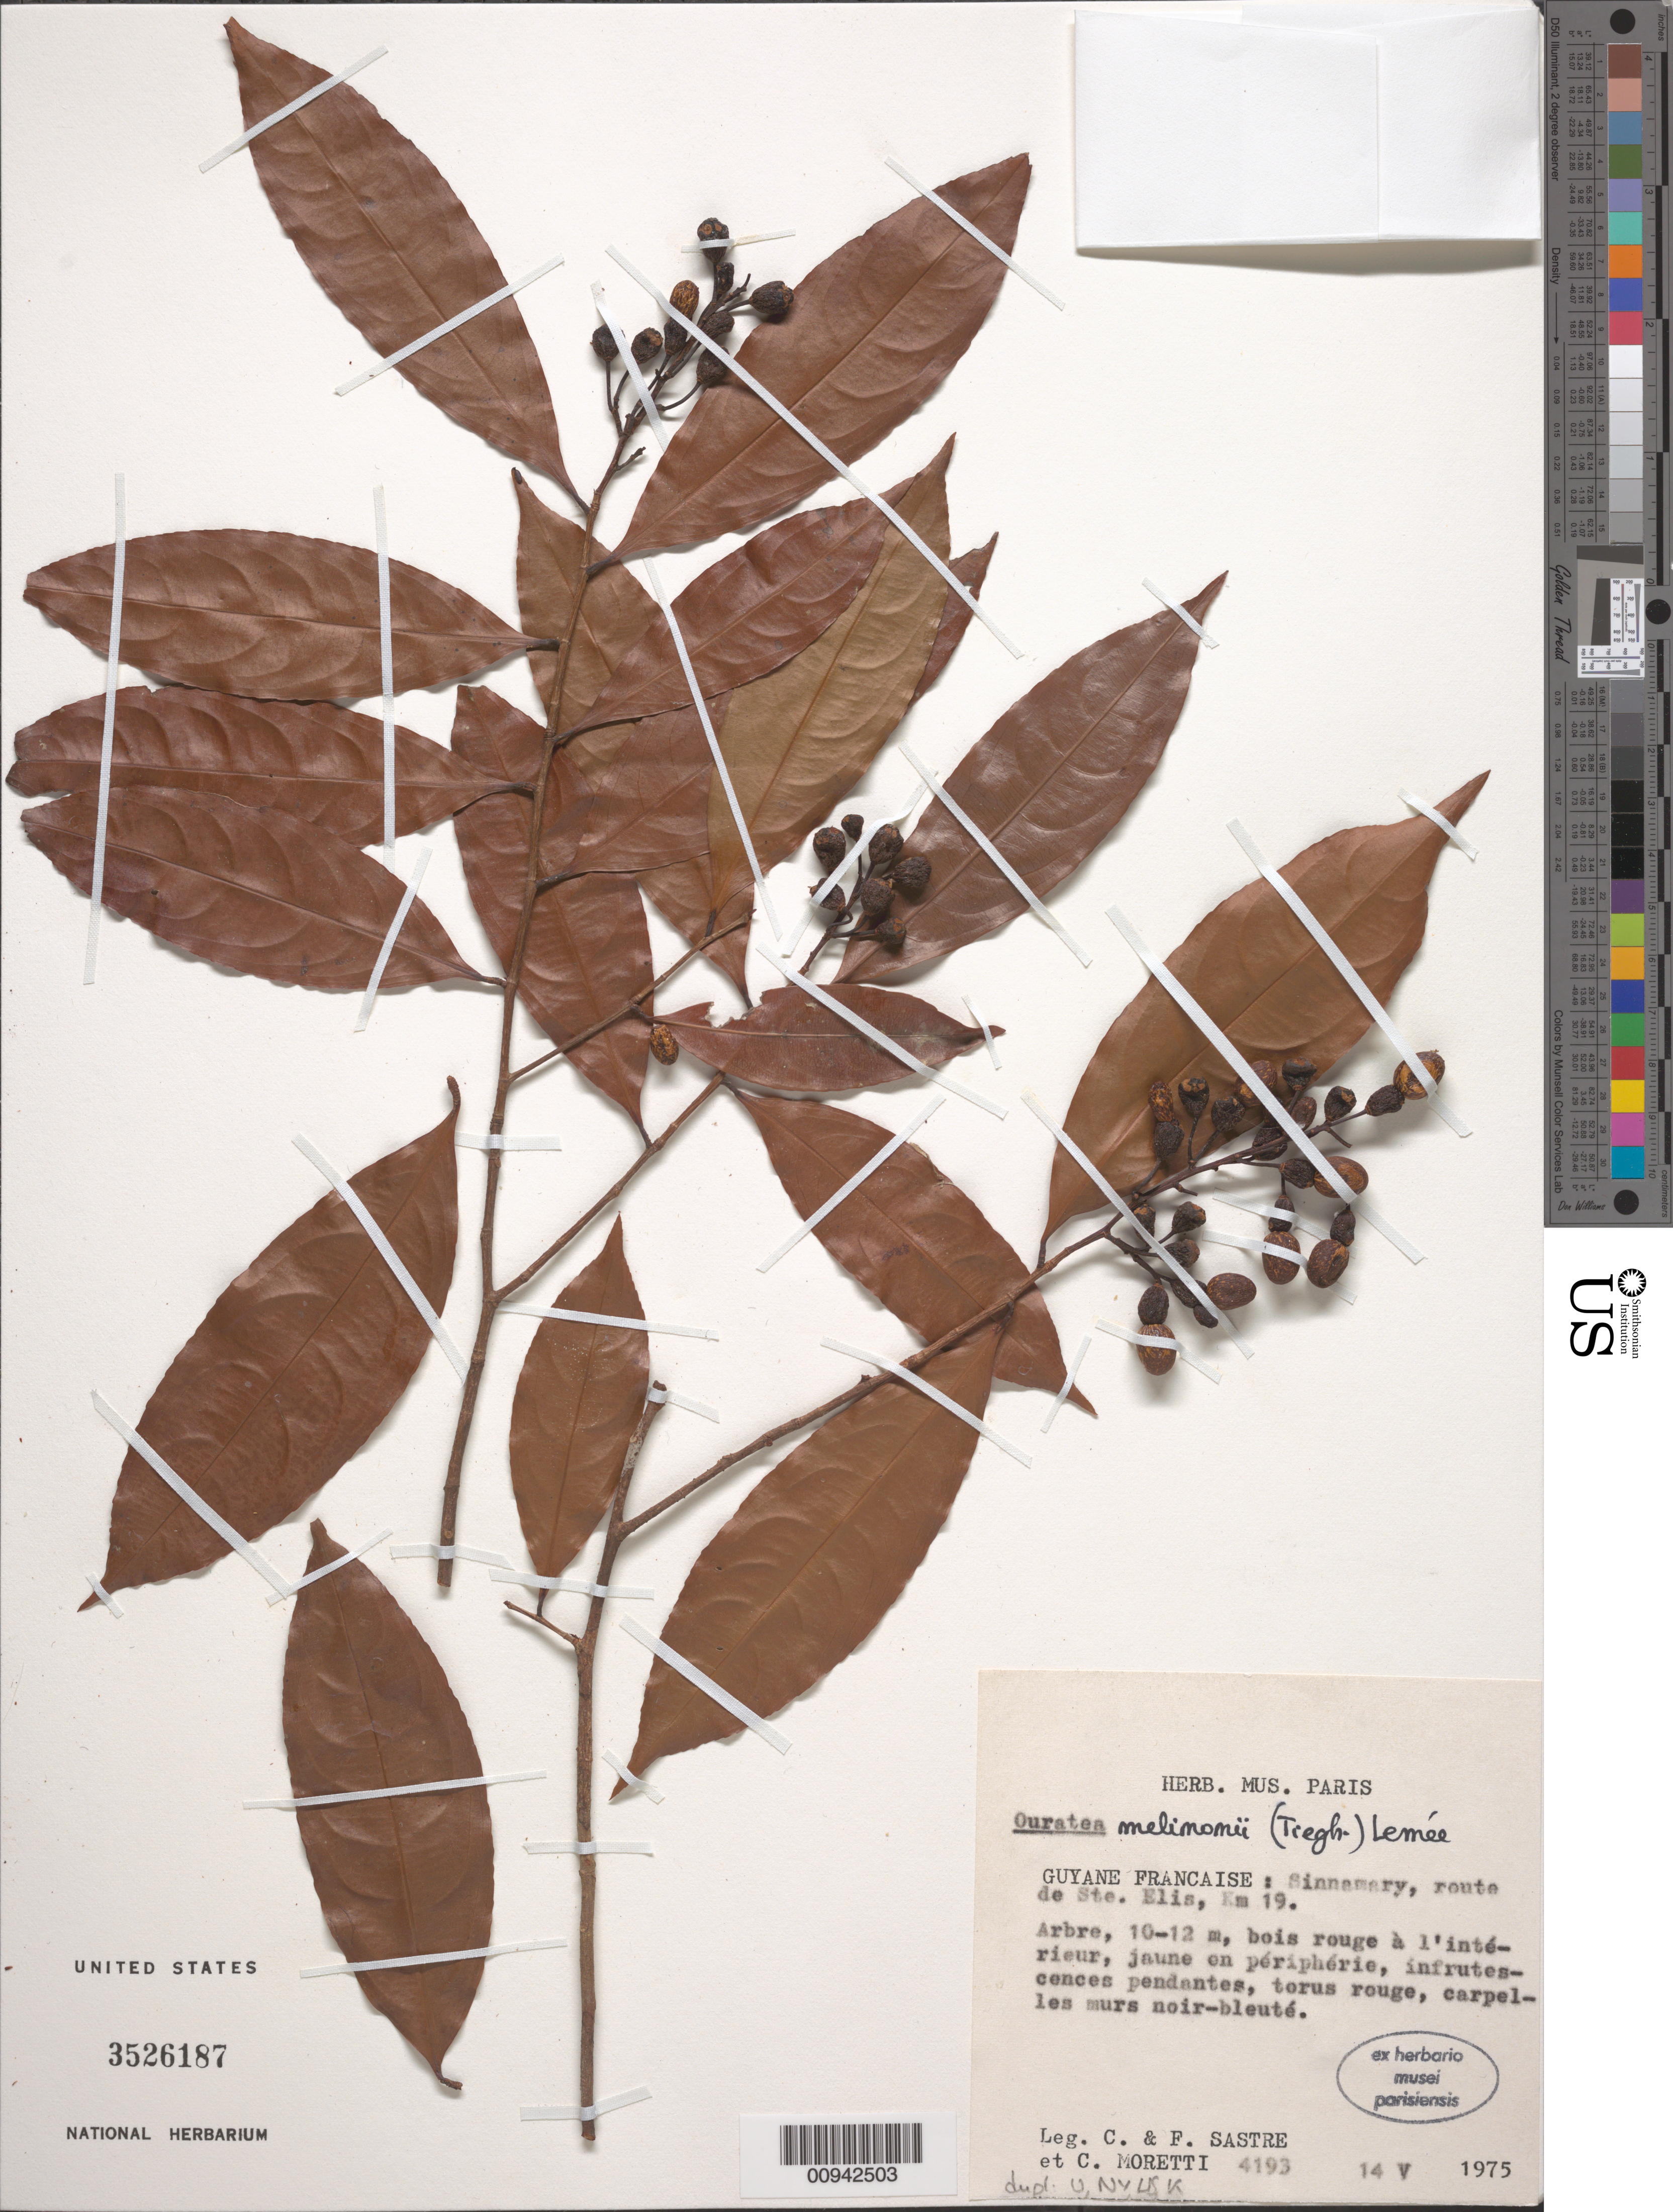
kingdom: Plantae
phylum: Tracheophyta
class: Magnoliopsida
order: Malpighiales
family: Ochnaceae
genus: Ouratea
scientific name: Ouratea melinonii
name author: (Tiegh.) Lemée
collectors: C. H. L. Sastre, F. Sastre & C. Moretti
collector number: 4193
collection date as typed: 14-May-75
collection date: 1975-05-14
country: French Guiana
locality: Sinnamary, Route de Ste. Elie, km 19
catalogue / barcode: US 3526187